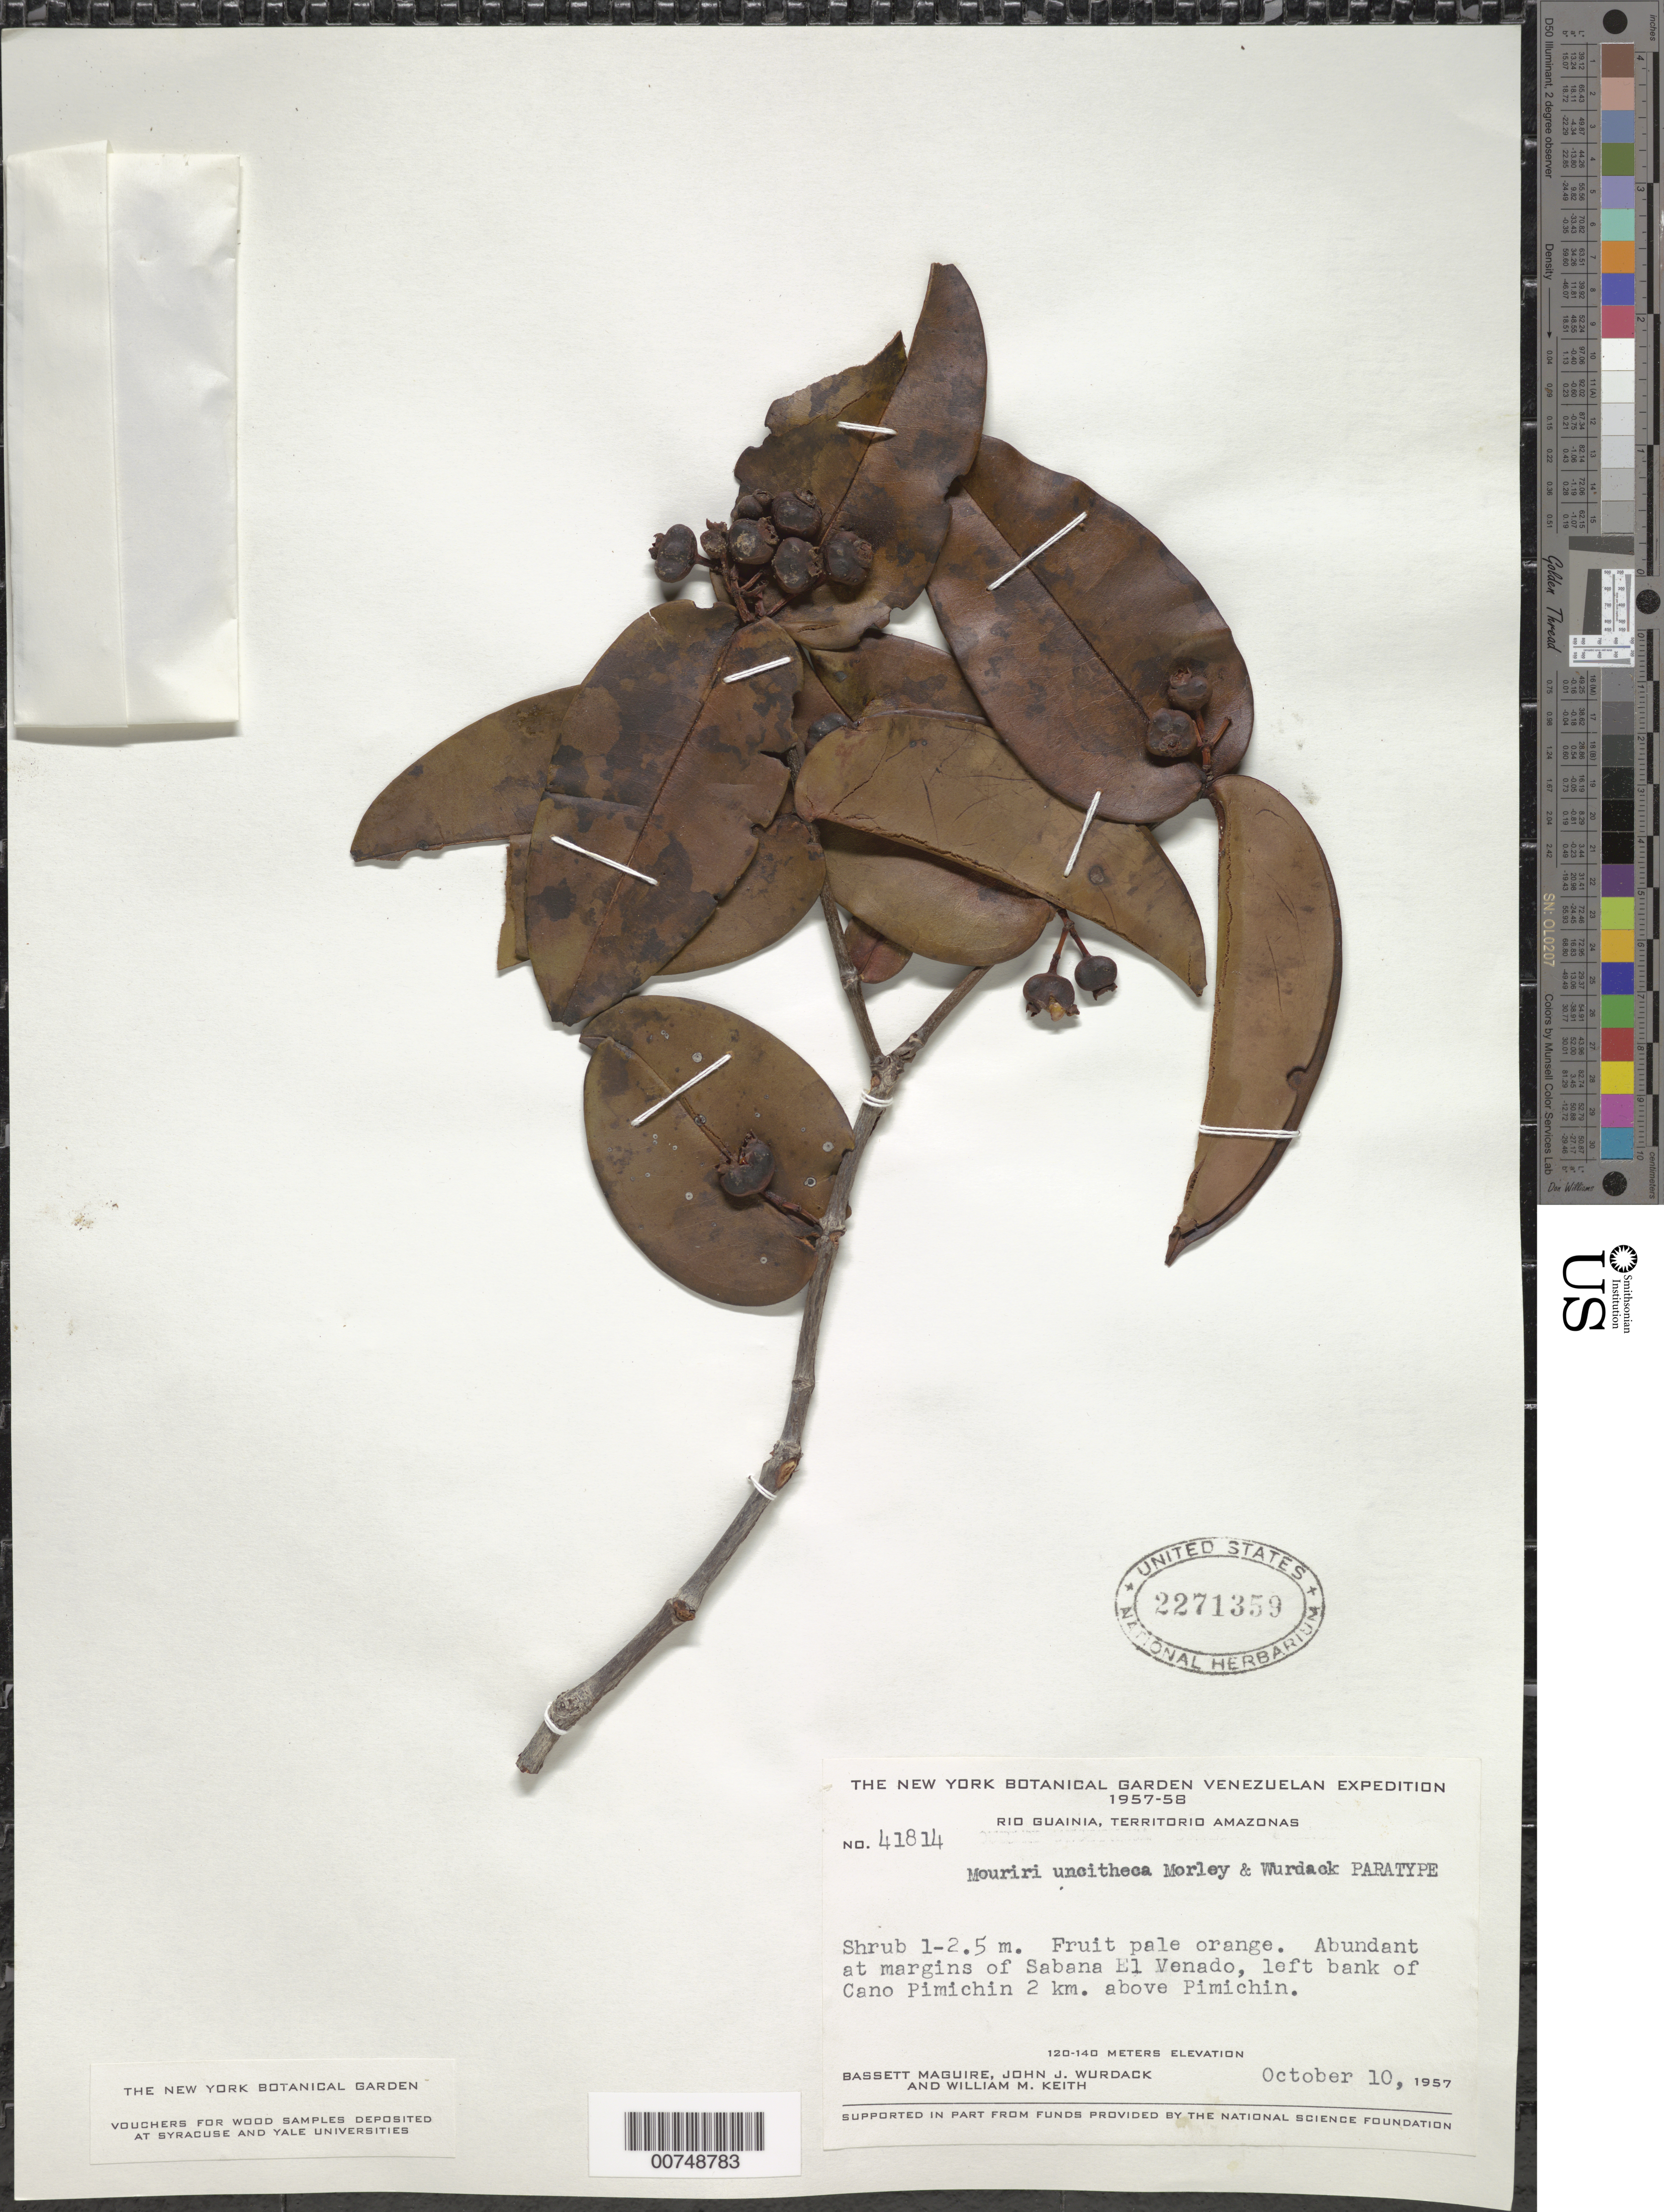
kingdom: Plantae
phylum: Tracheophyta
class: Magnoliopsida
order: Myrtales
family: Melastomataceae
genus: Mouriri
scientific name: Mouriri uncitheca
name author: Morley & Wurdack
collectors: B. Maguire, J. J. Wurdack & W. Keith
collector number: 41814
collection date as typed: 10-Oct-57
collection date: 1957-10-10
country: Venezuela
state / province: Amazonas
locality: Río Guainía, Sabana El Venado, left bank of Caño Pimichin, 2 km above Pimichin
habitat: Margins of savanna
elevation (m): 120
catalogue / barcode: US 2271359